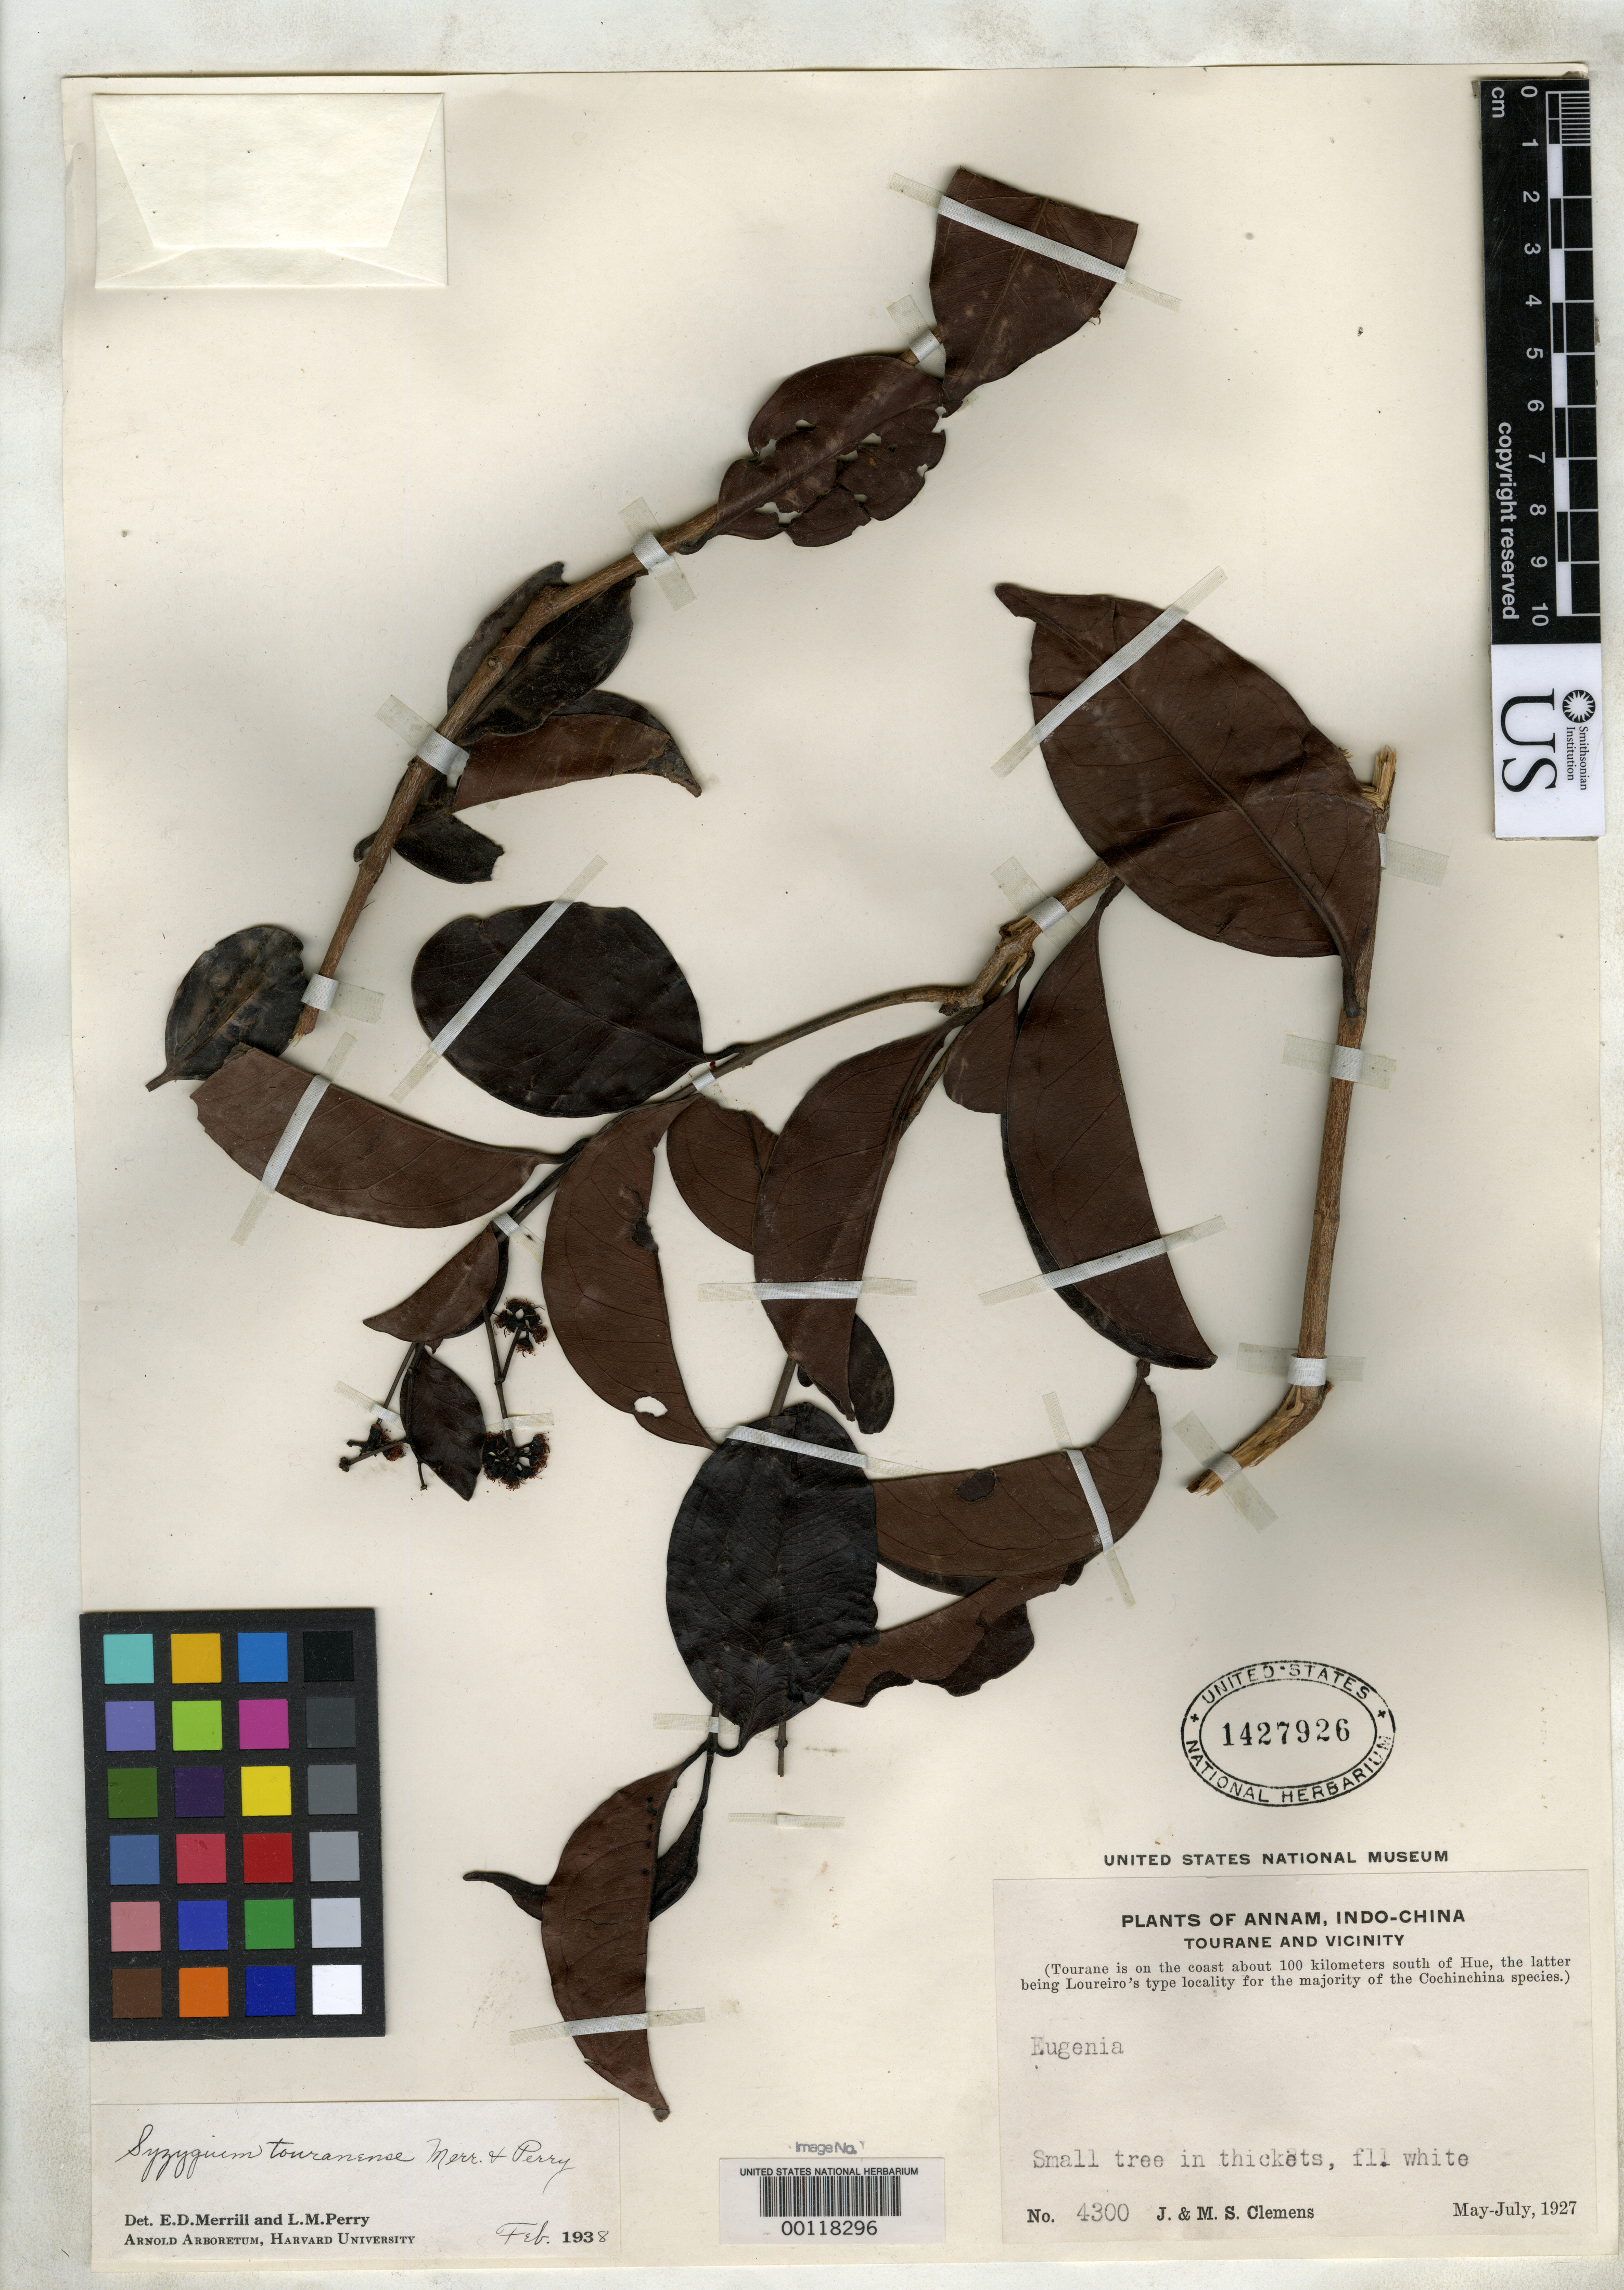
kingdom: Plantae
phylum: Tracheophyta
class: Magnoliopsida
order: Myrtales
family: Myrtaceae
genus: Syzygium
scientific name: Syzygium touranense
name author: Merr. & L.M. Perry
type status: Isotype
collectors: J. Clemens & M. S. Clemens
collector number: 4300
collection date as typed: May 1927 to -- Jul 1927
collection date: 1927-05/1927-07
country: Vietnam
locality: Near Tourane.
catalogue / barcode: US 1427926